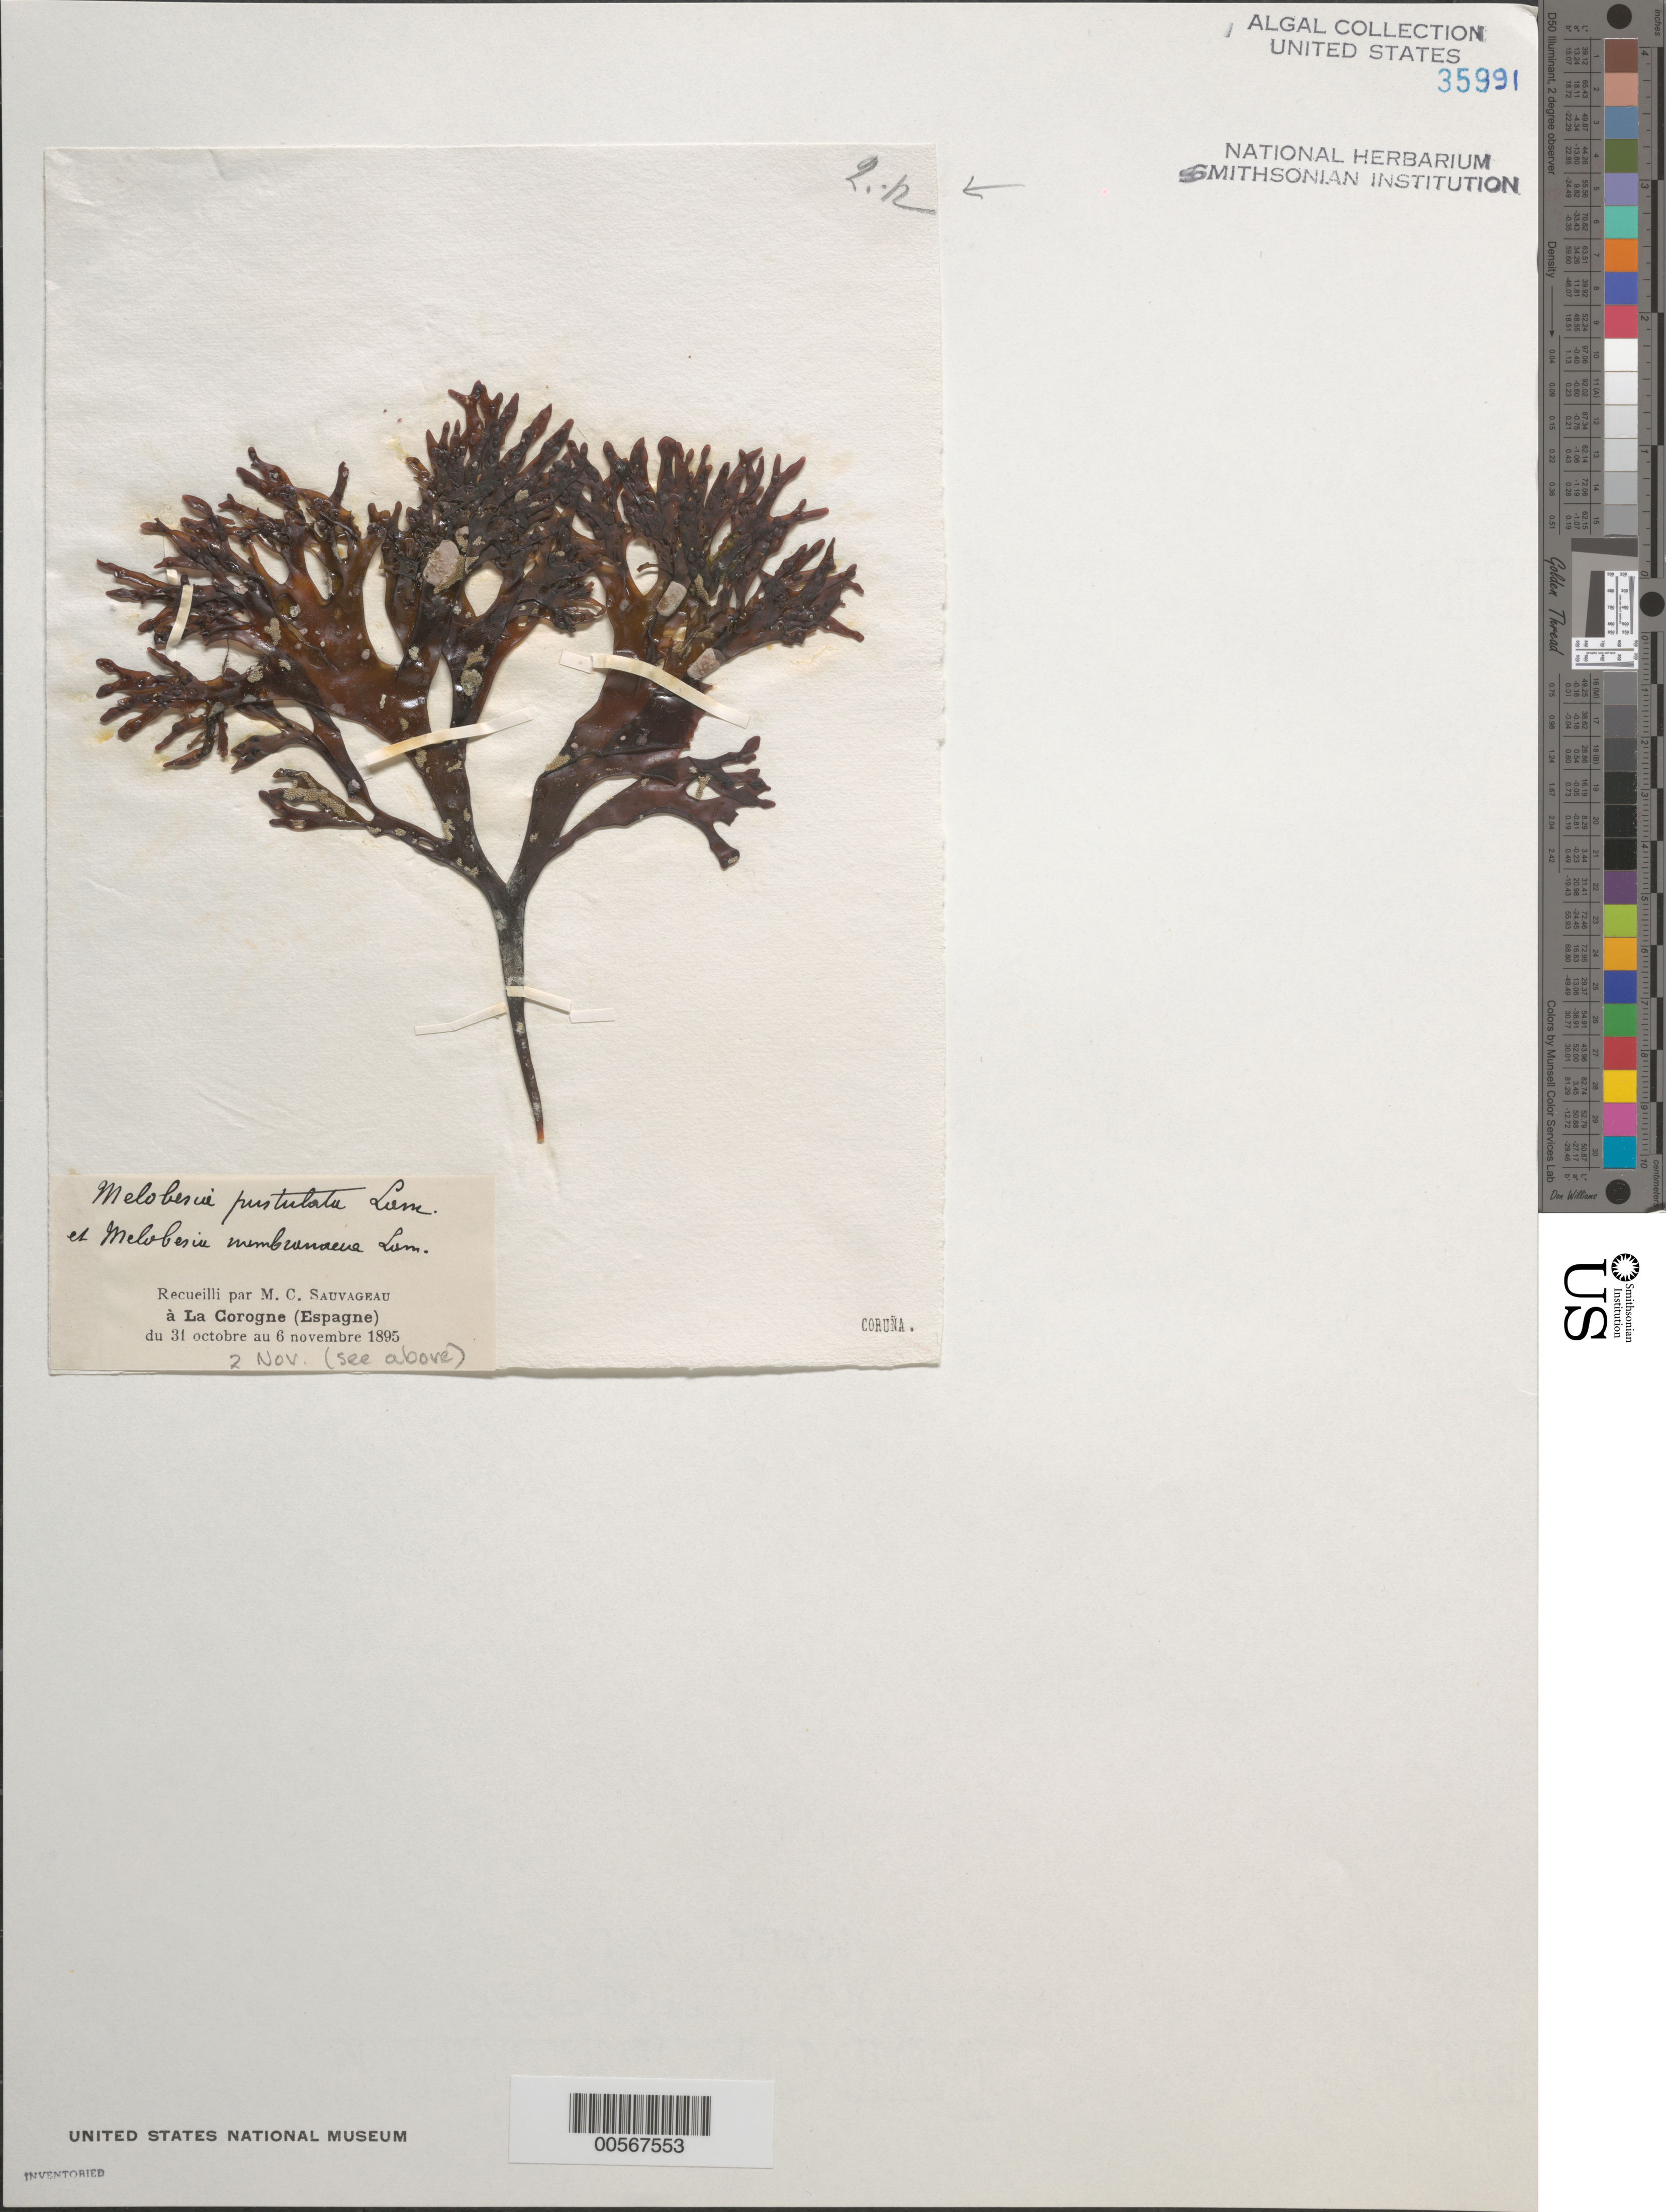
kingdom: Plantae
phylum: Rhodophyta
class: Florideophyceae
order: Corallinales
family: Lithophyllaceae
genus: Titanoderma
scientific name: Titanoderma pustulatum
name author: (J.V.Lamouroux) Naegeli in Naegeli & C. Cramer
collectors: C. F. Sauvageau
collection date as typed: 02 Nov 1895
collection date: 1895-11-02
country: Spain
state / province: Galicia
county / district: La Coruna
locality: La coruna (la corogne)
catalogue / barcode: US 35991